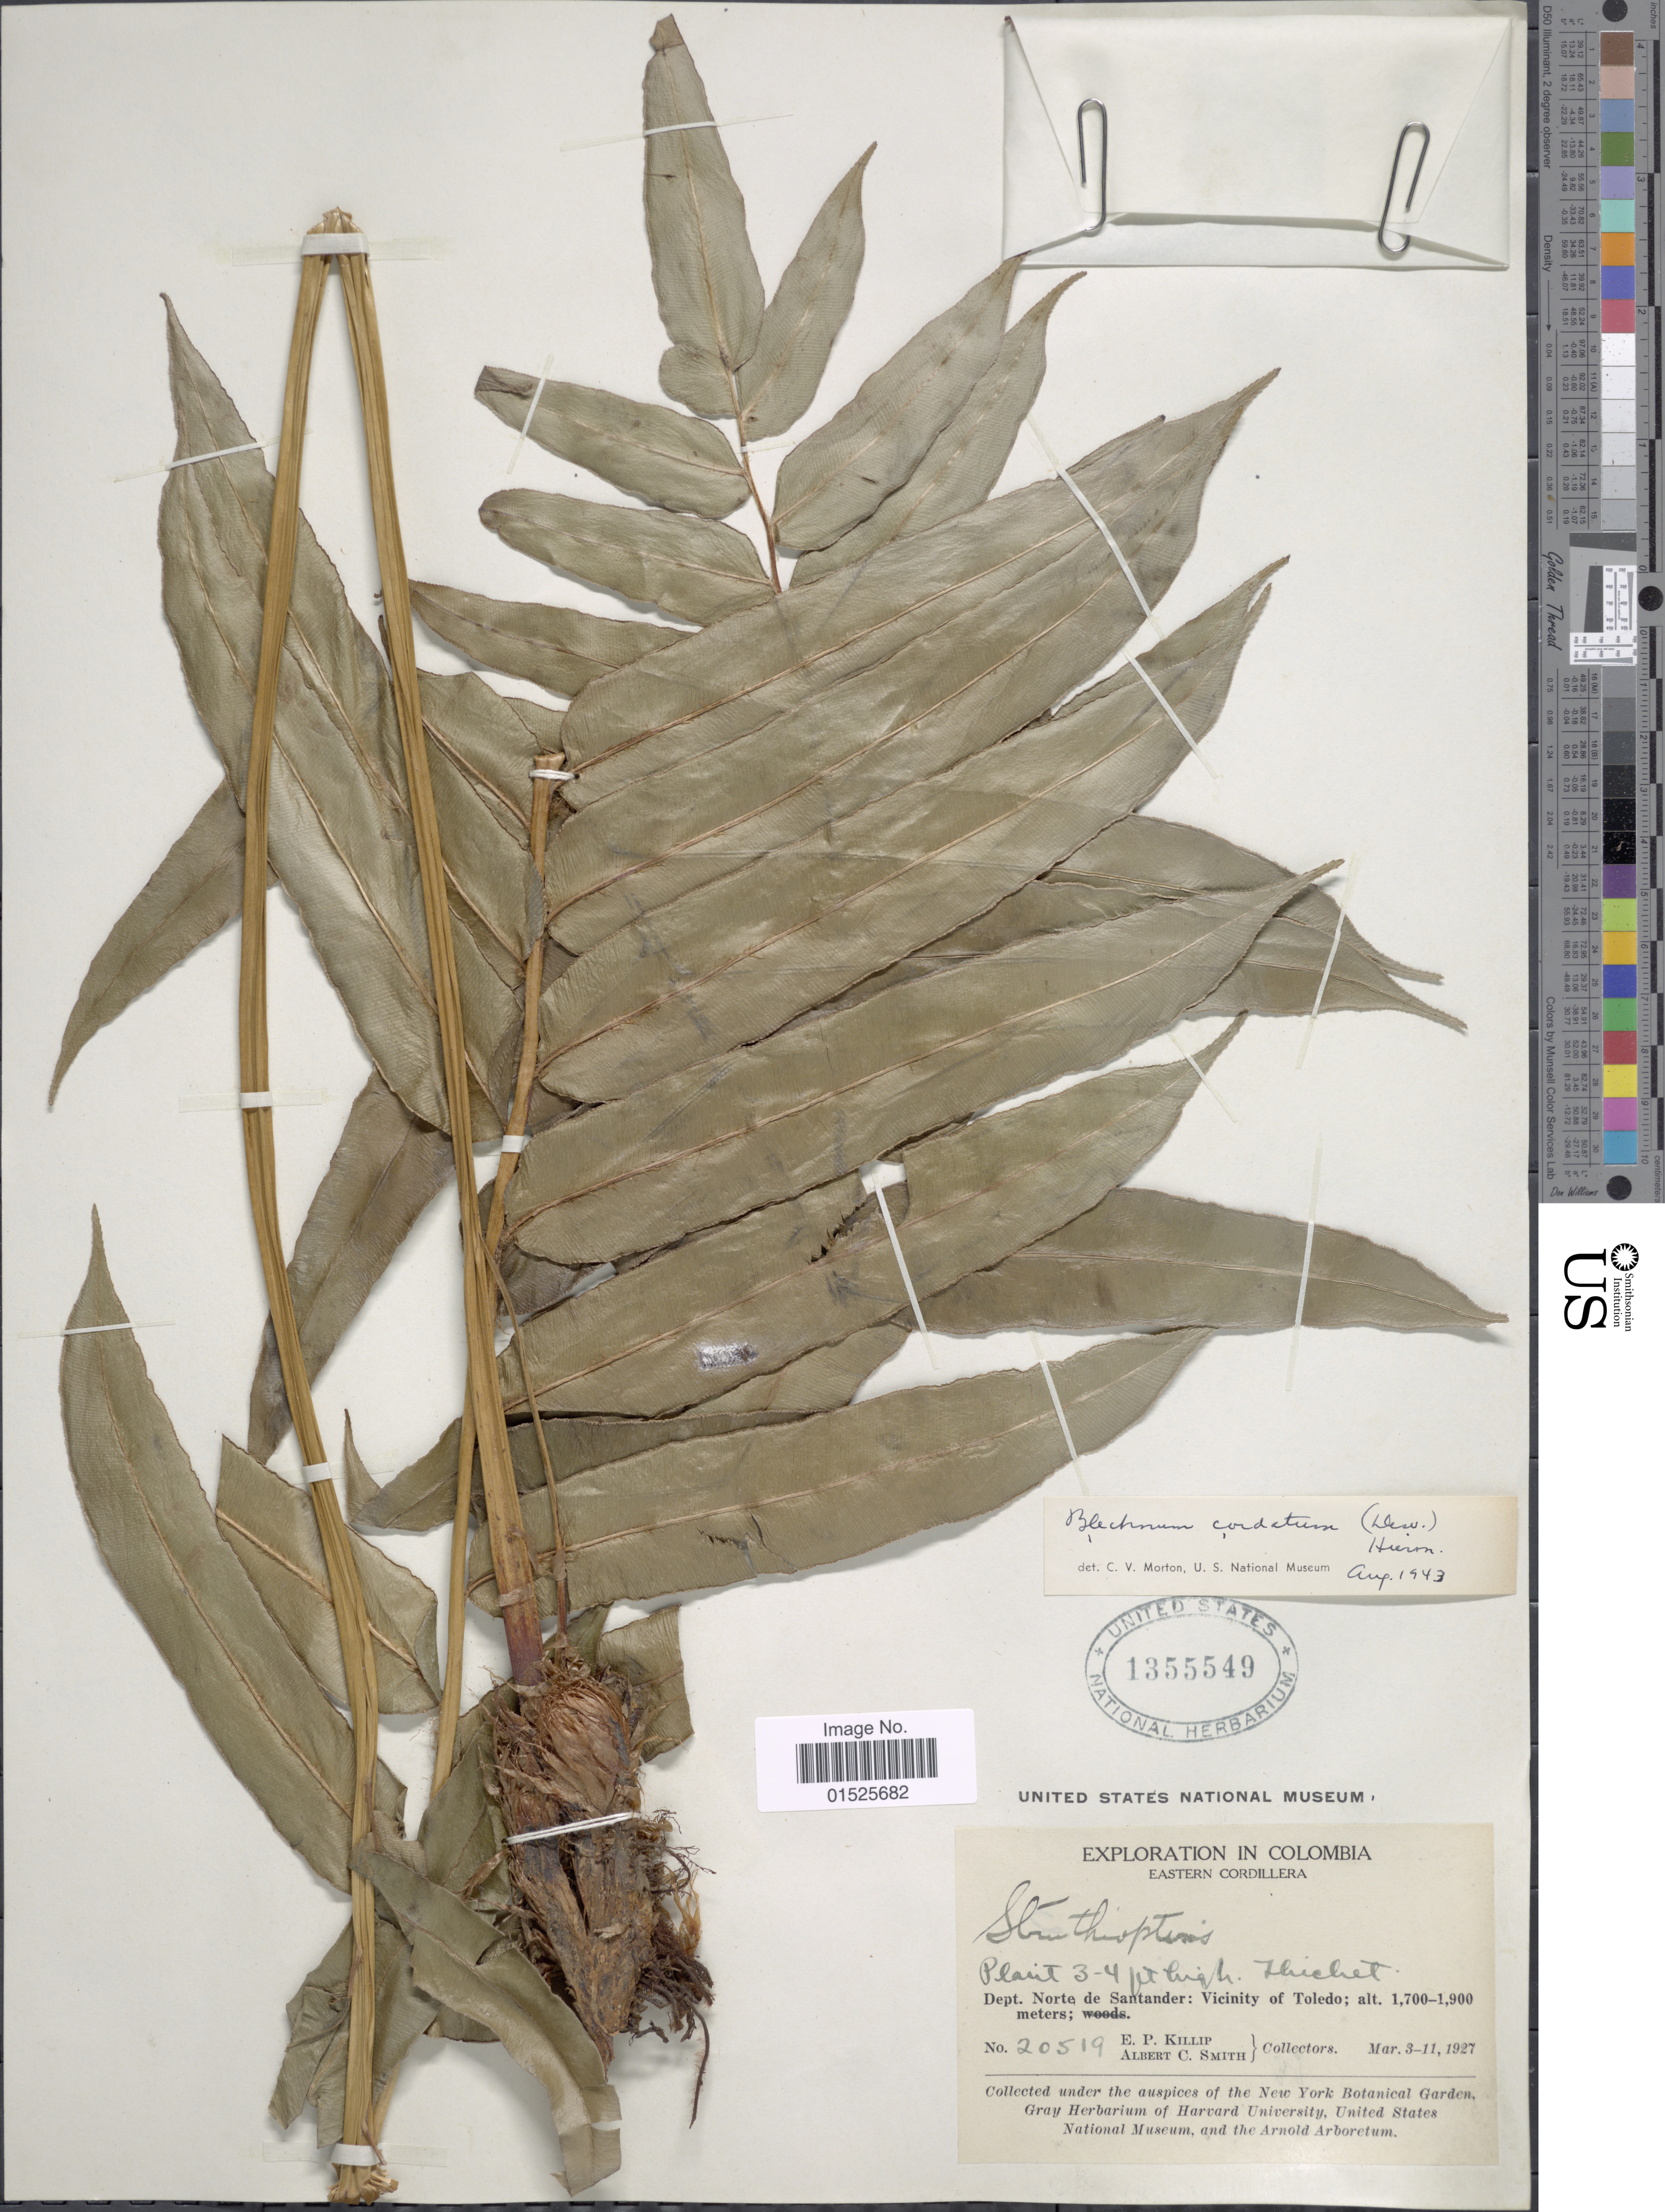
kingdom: Plantae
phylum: Tracheophyta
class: Polypodiopsida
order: Polypodiales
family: Blechnaceae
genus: Blechnum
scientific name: Blechnum cordatum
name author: (Desv.) Hieron.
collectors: E. P. Killip & A. C. Smith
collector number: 20519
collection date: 1927-03-03/1927-03-11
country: Colombia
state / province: Norte de Santander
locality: Eastern Cordillera. Vicinity of Toledo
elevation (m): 1700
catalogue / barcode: US 1355549